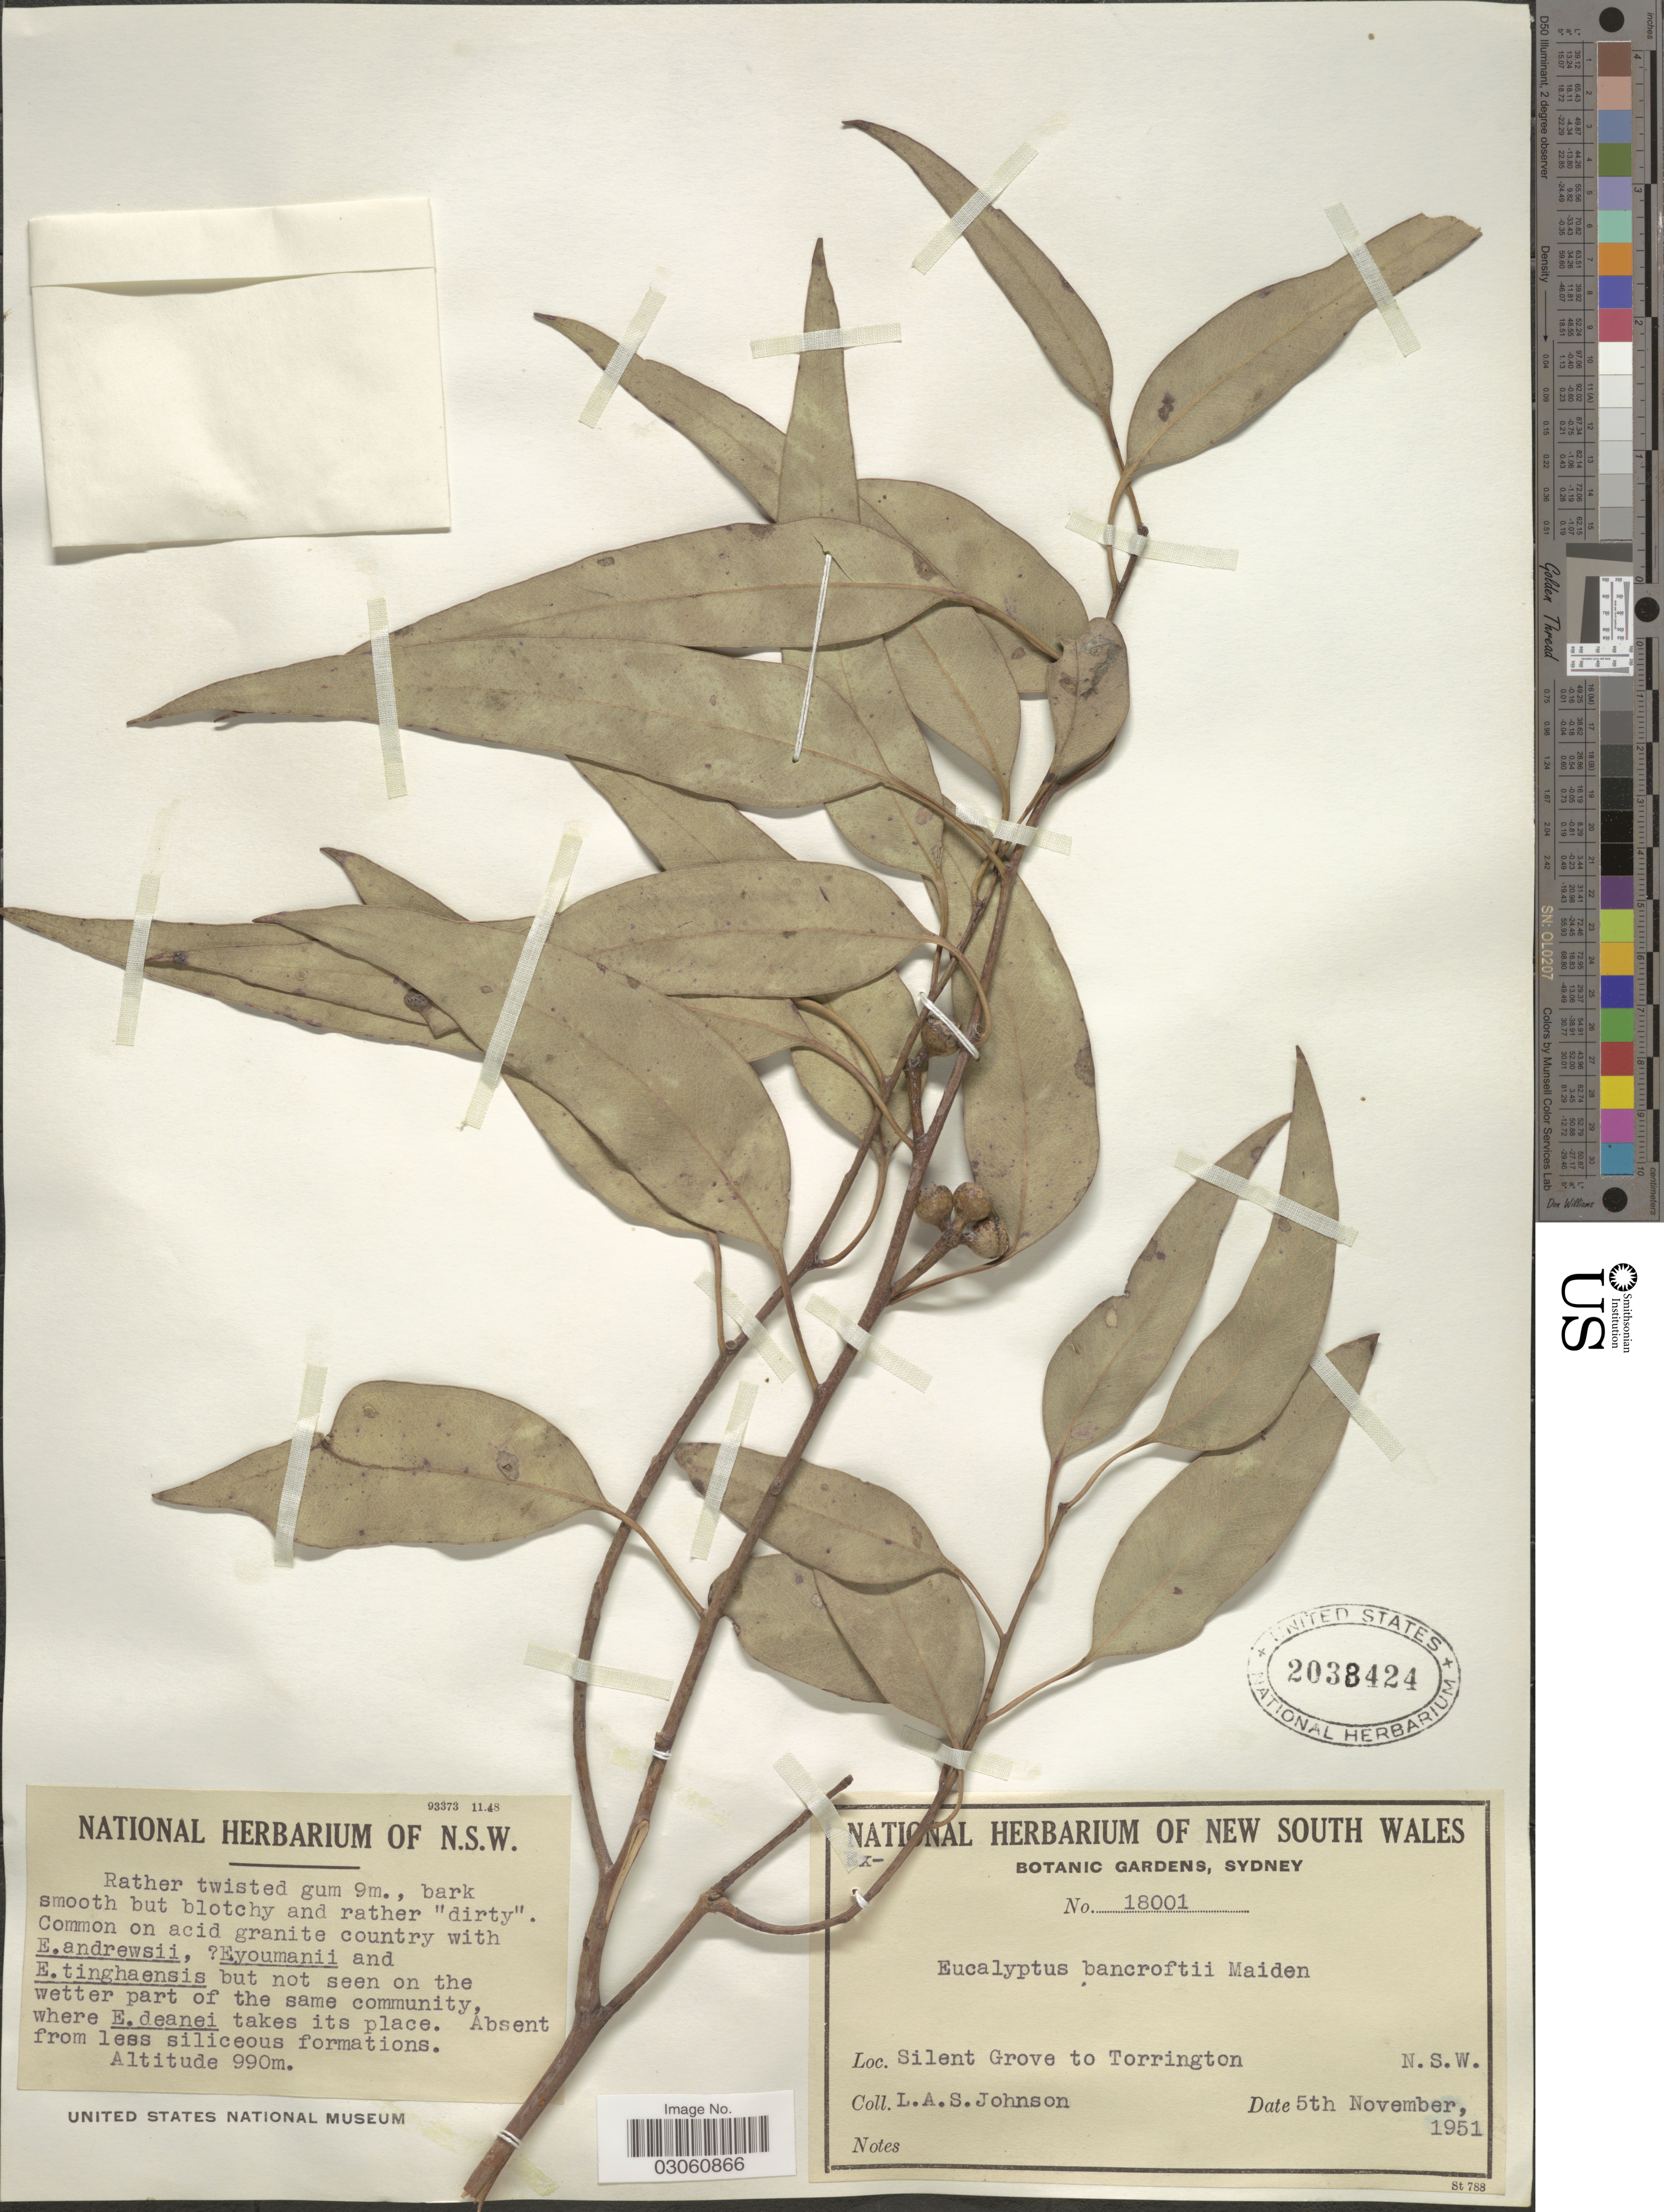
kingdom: Plantae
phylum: Tracheophyta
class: Magnoliopsida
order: Myrtales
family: Myrtaceae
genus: Eucalyptus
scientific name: Eucalyptus bancroftii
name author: (Maiden) Maiden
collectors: L. A. S. Johnson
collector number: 18001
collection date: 1951-11-05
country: Australia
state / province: New South Wales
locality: Silent Grove to Torrington.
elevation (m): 990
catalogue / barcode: US 2038424